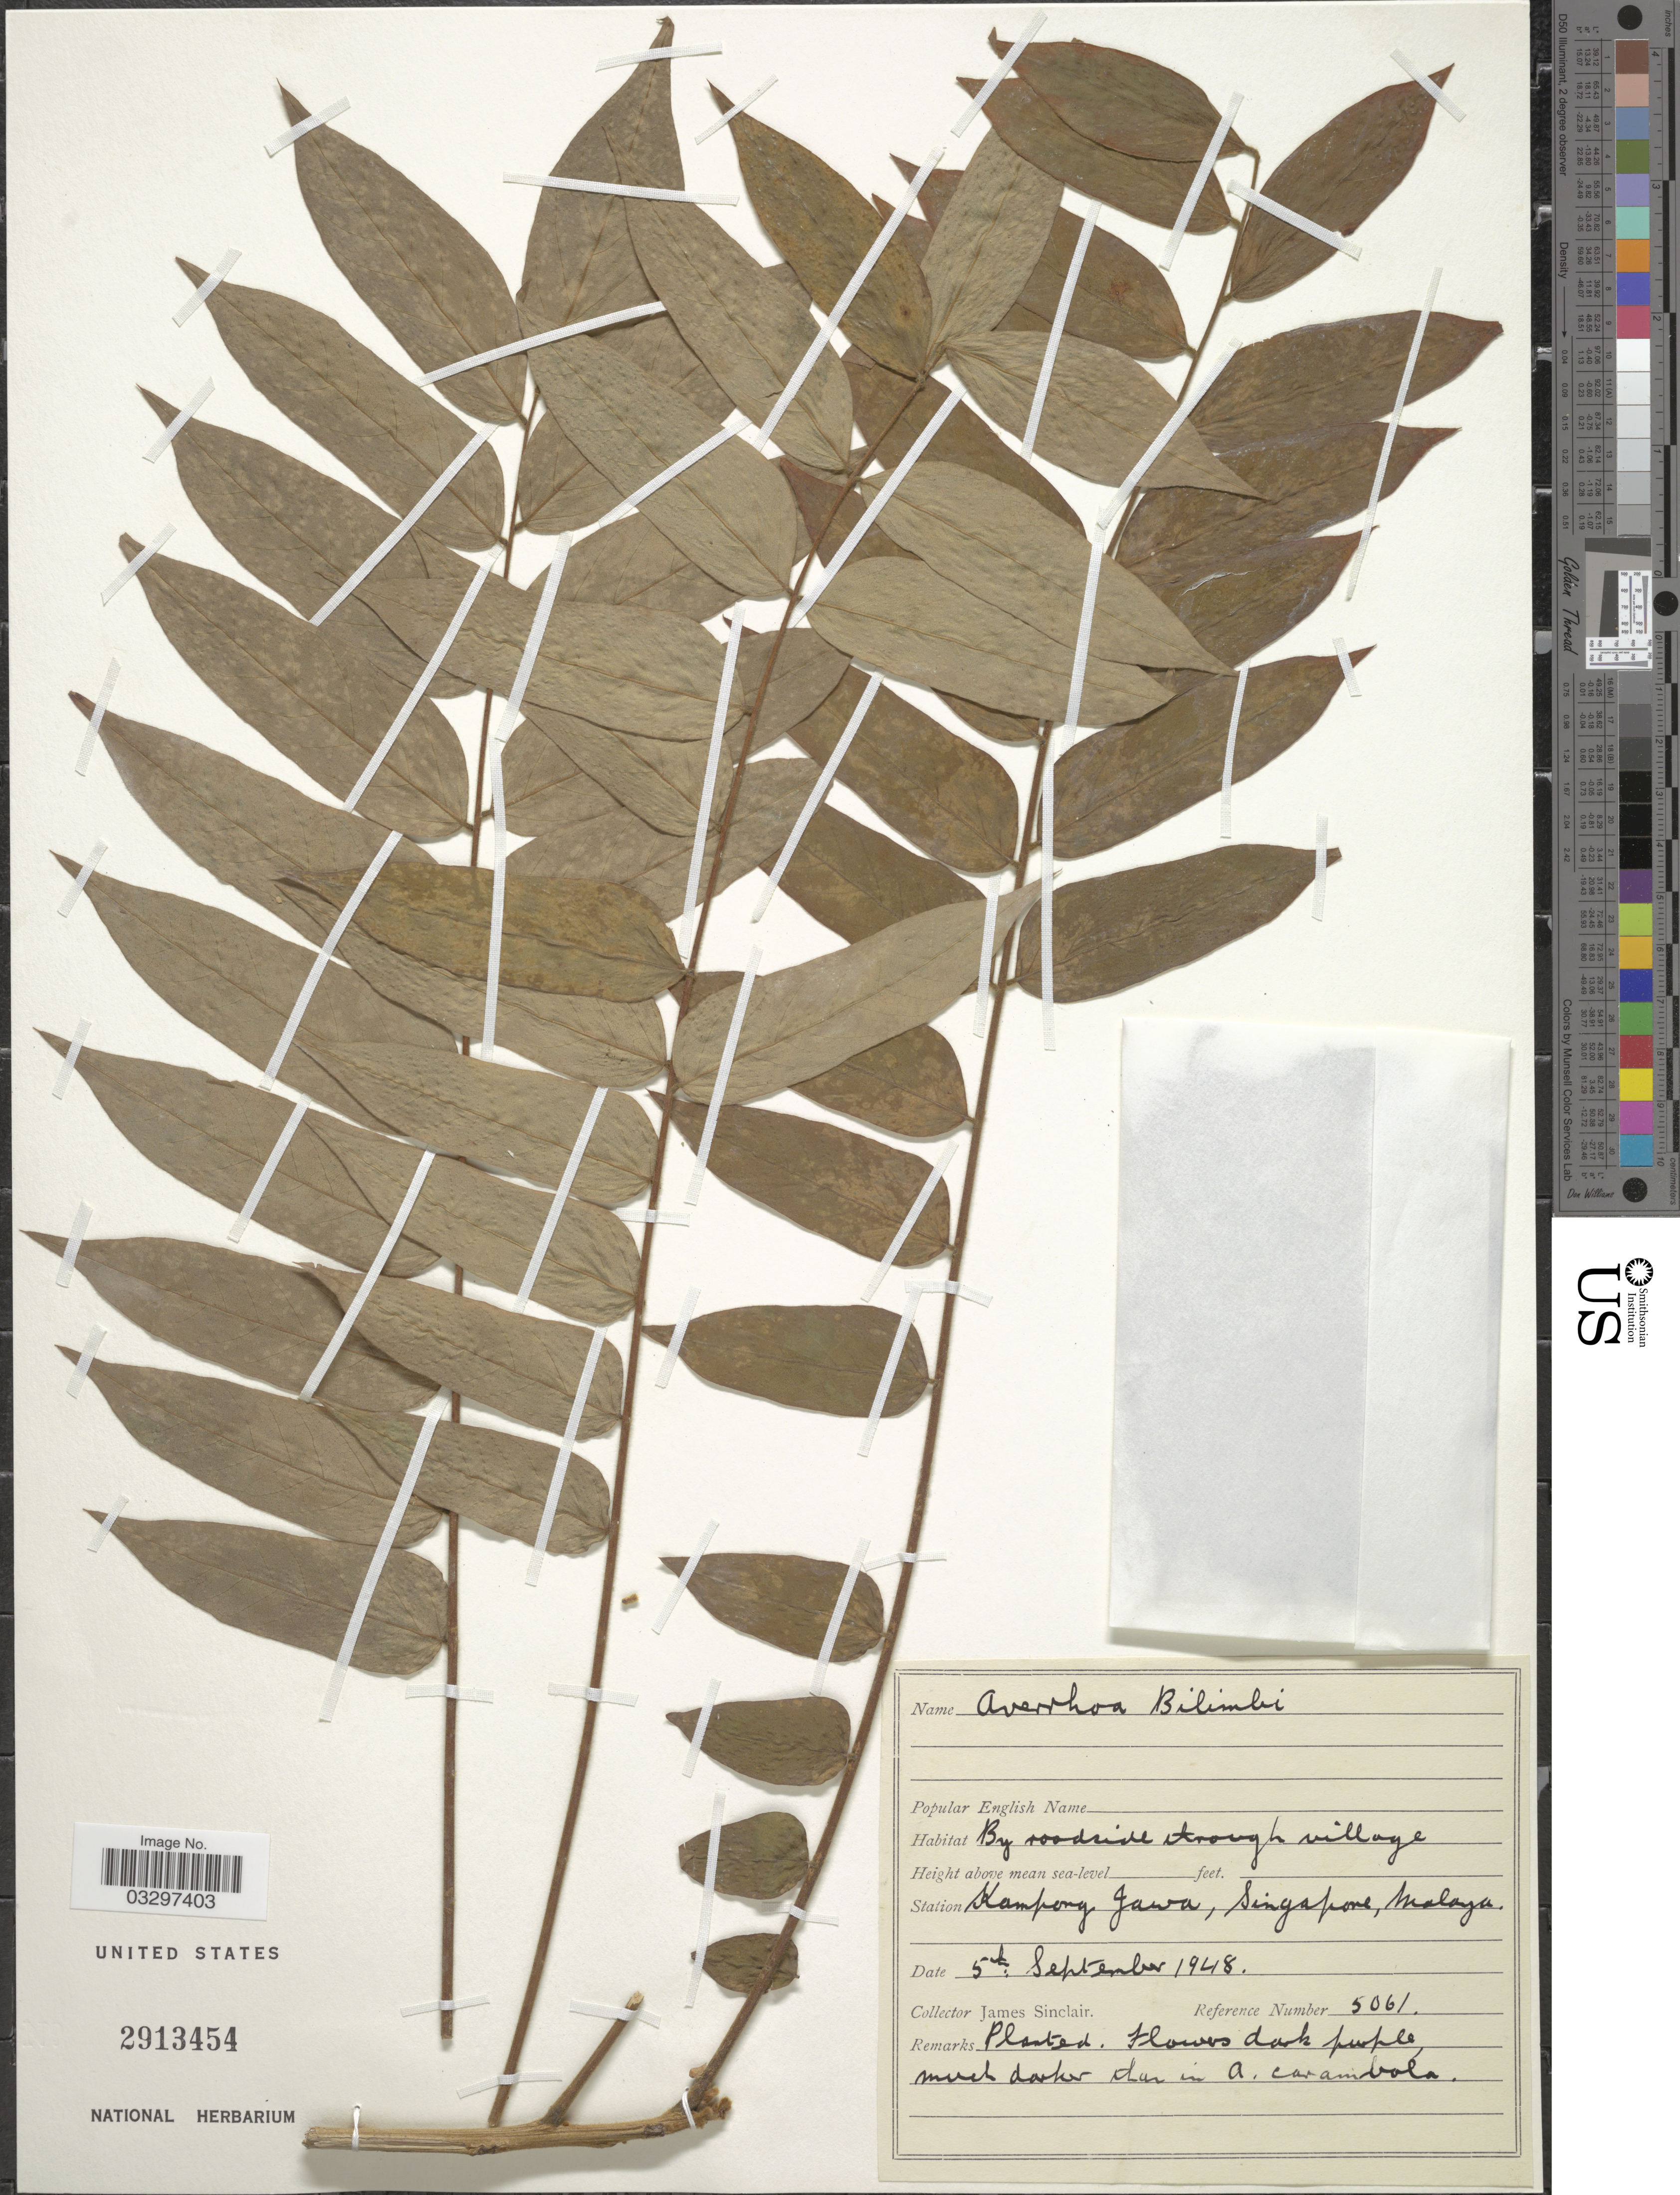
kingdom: Plantae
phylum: Tracheophyta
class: Magnoliopsida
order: Oxalidales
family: Oxalidaceae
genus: Averrhoa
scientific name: Averrhoa bilimbi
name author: L.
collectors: J. Sinclair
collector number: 5061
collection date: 1948-09-05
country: Singapore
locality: Station Kampong Jawa, Malaya.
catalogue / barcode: US 2913454